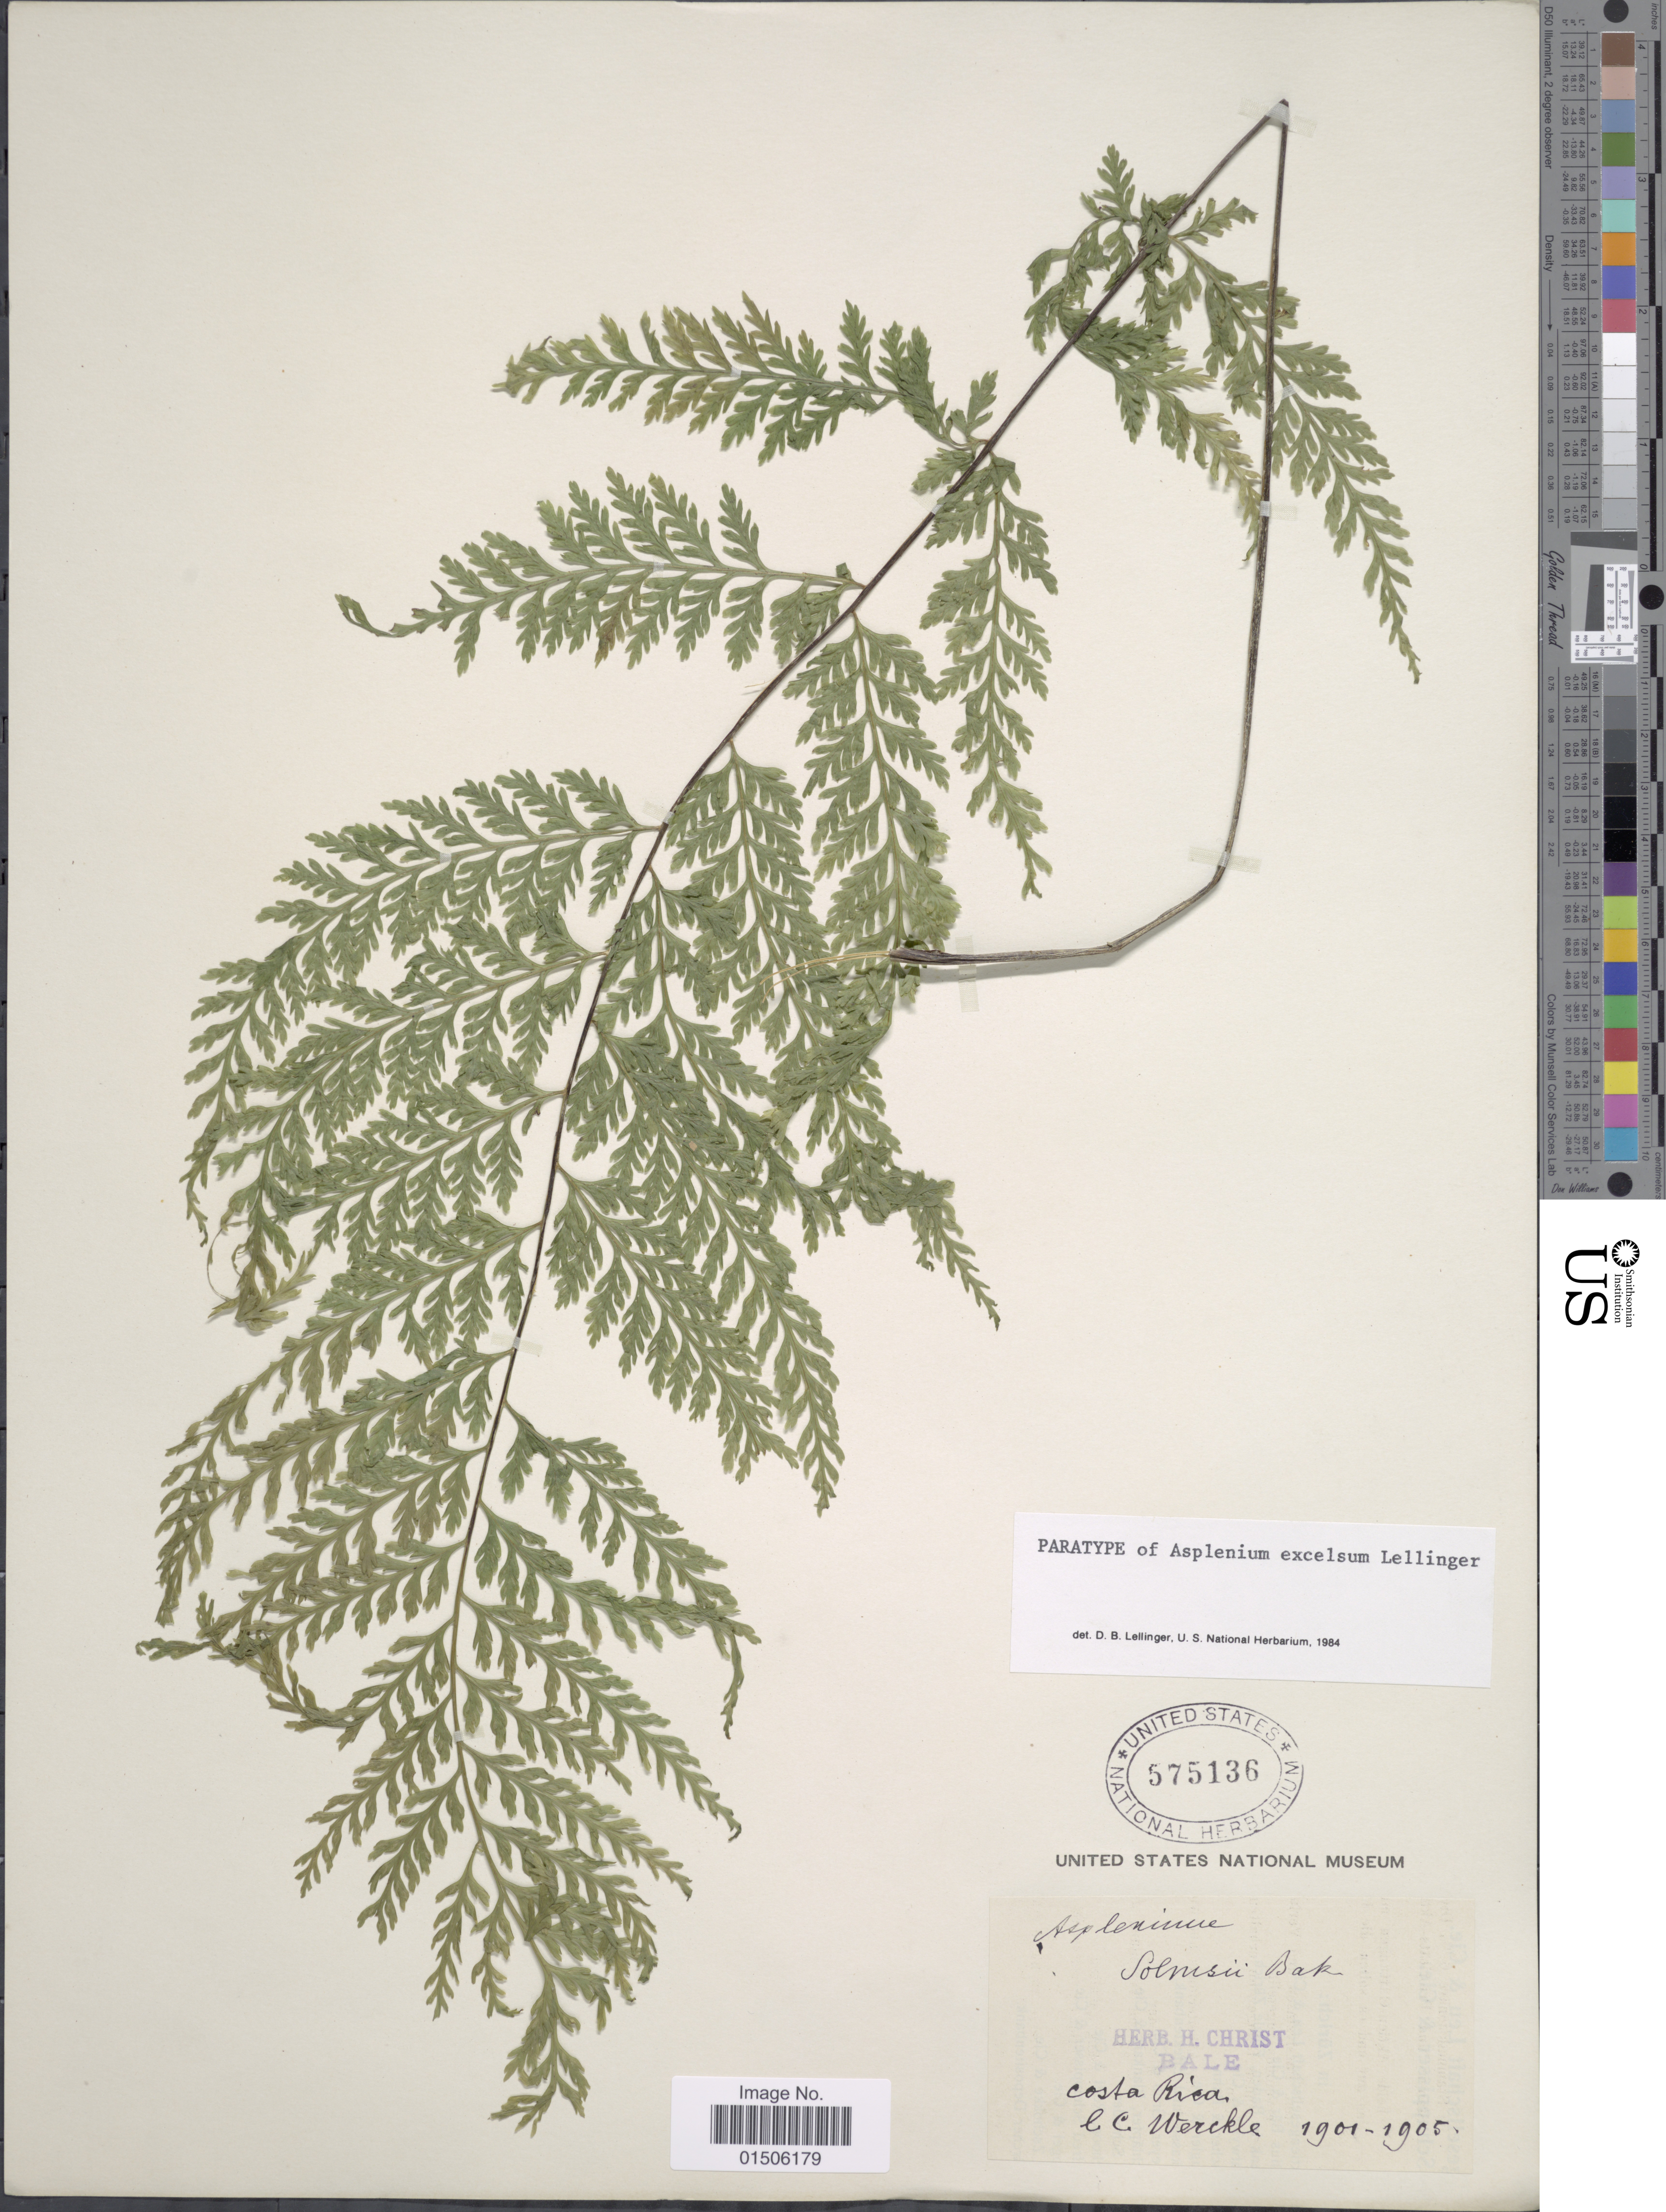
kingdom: Plantae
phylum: Tracheophyta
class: Polypodiopsida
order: Polypodiales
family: Aspleniaceae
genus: Asplenium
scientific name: Asplenium excelsum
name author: Lellinger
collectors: C. C Wercklé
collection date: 1901/1905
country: Costa Rica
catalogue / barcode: US 575136